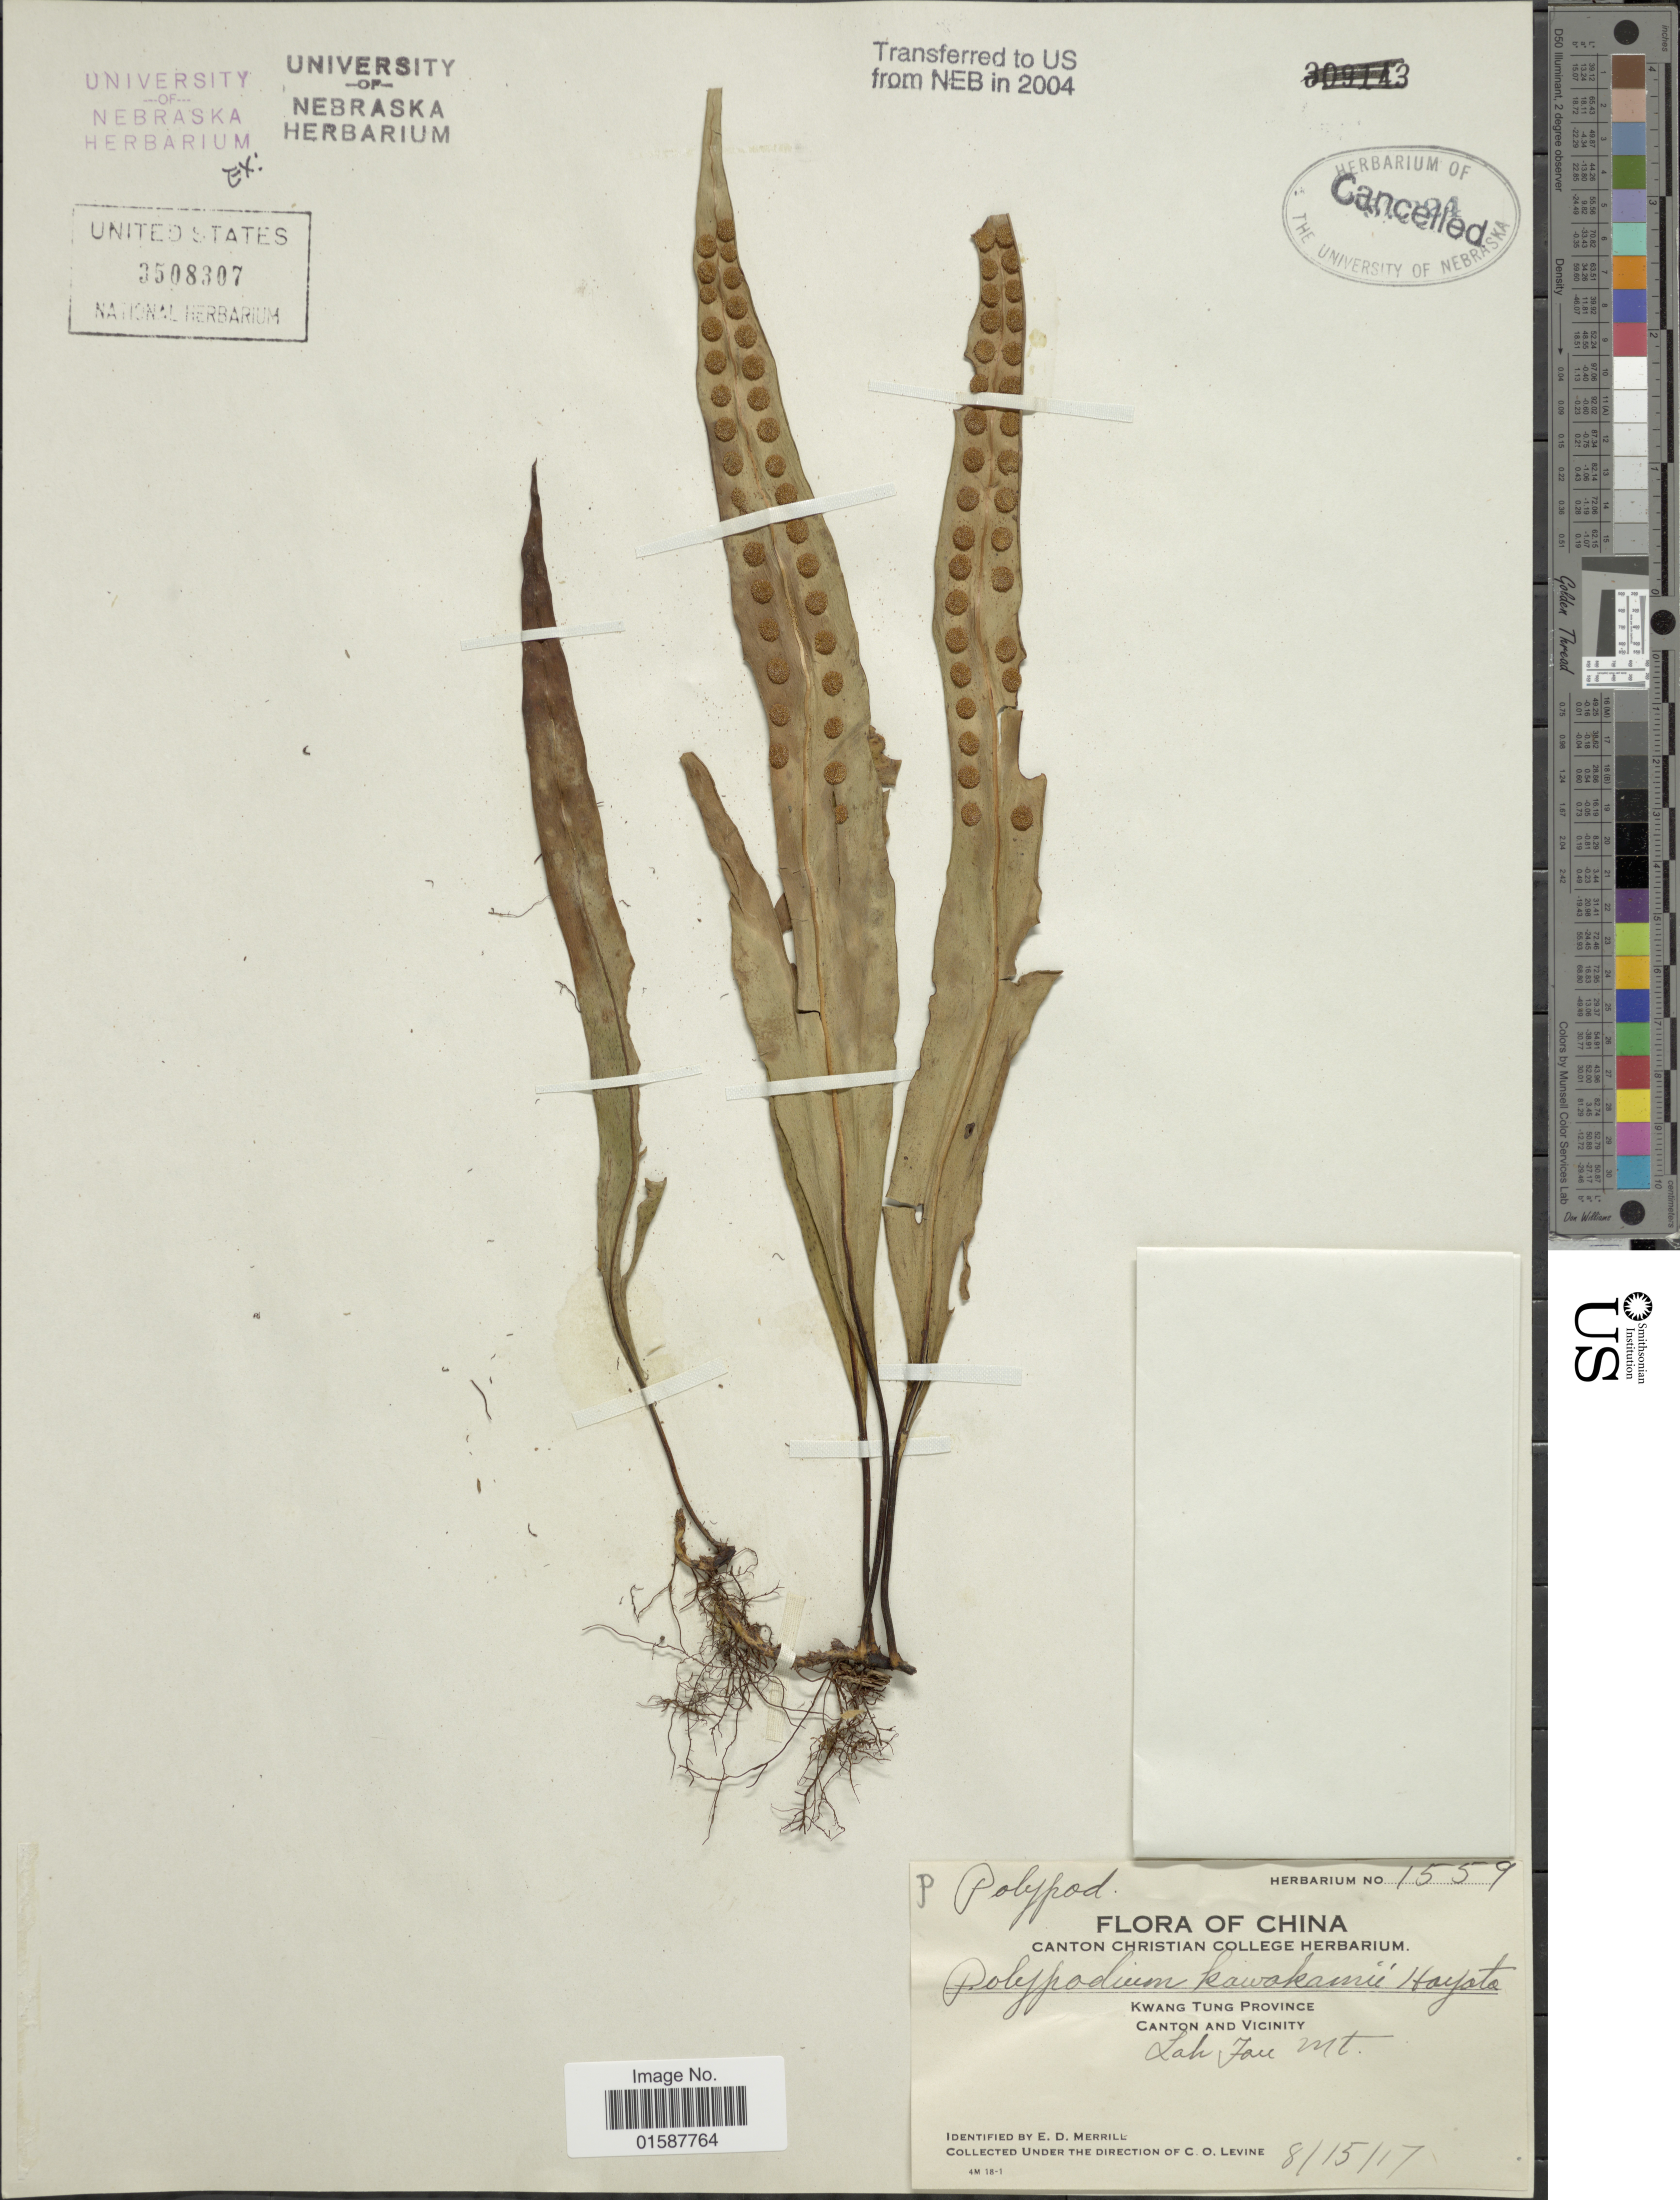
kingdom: Plantae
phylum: Tracheophyta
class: Polypodiopsida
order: Polypodiales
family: Polypodiaceae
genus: Lepisorus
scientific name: Lepisorus kawakamii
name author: (Hayata) Tagawa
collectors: E. D. Merrill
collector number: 1559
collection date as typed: Transcribed d/m/y: 15/8/17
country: China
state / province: Guangdong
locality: Kwang Tung Province, Canton and Vicinity, Loh Fau Mt.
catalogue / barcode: US 3508307